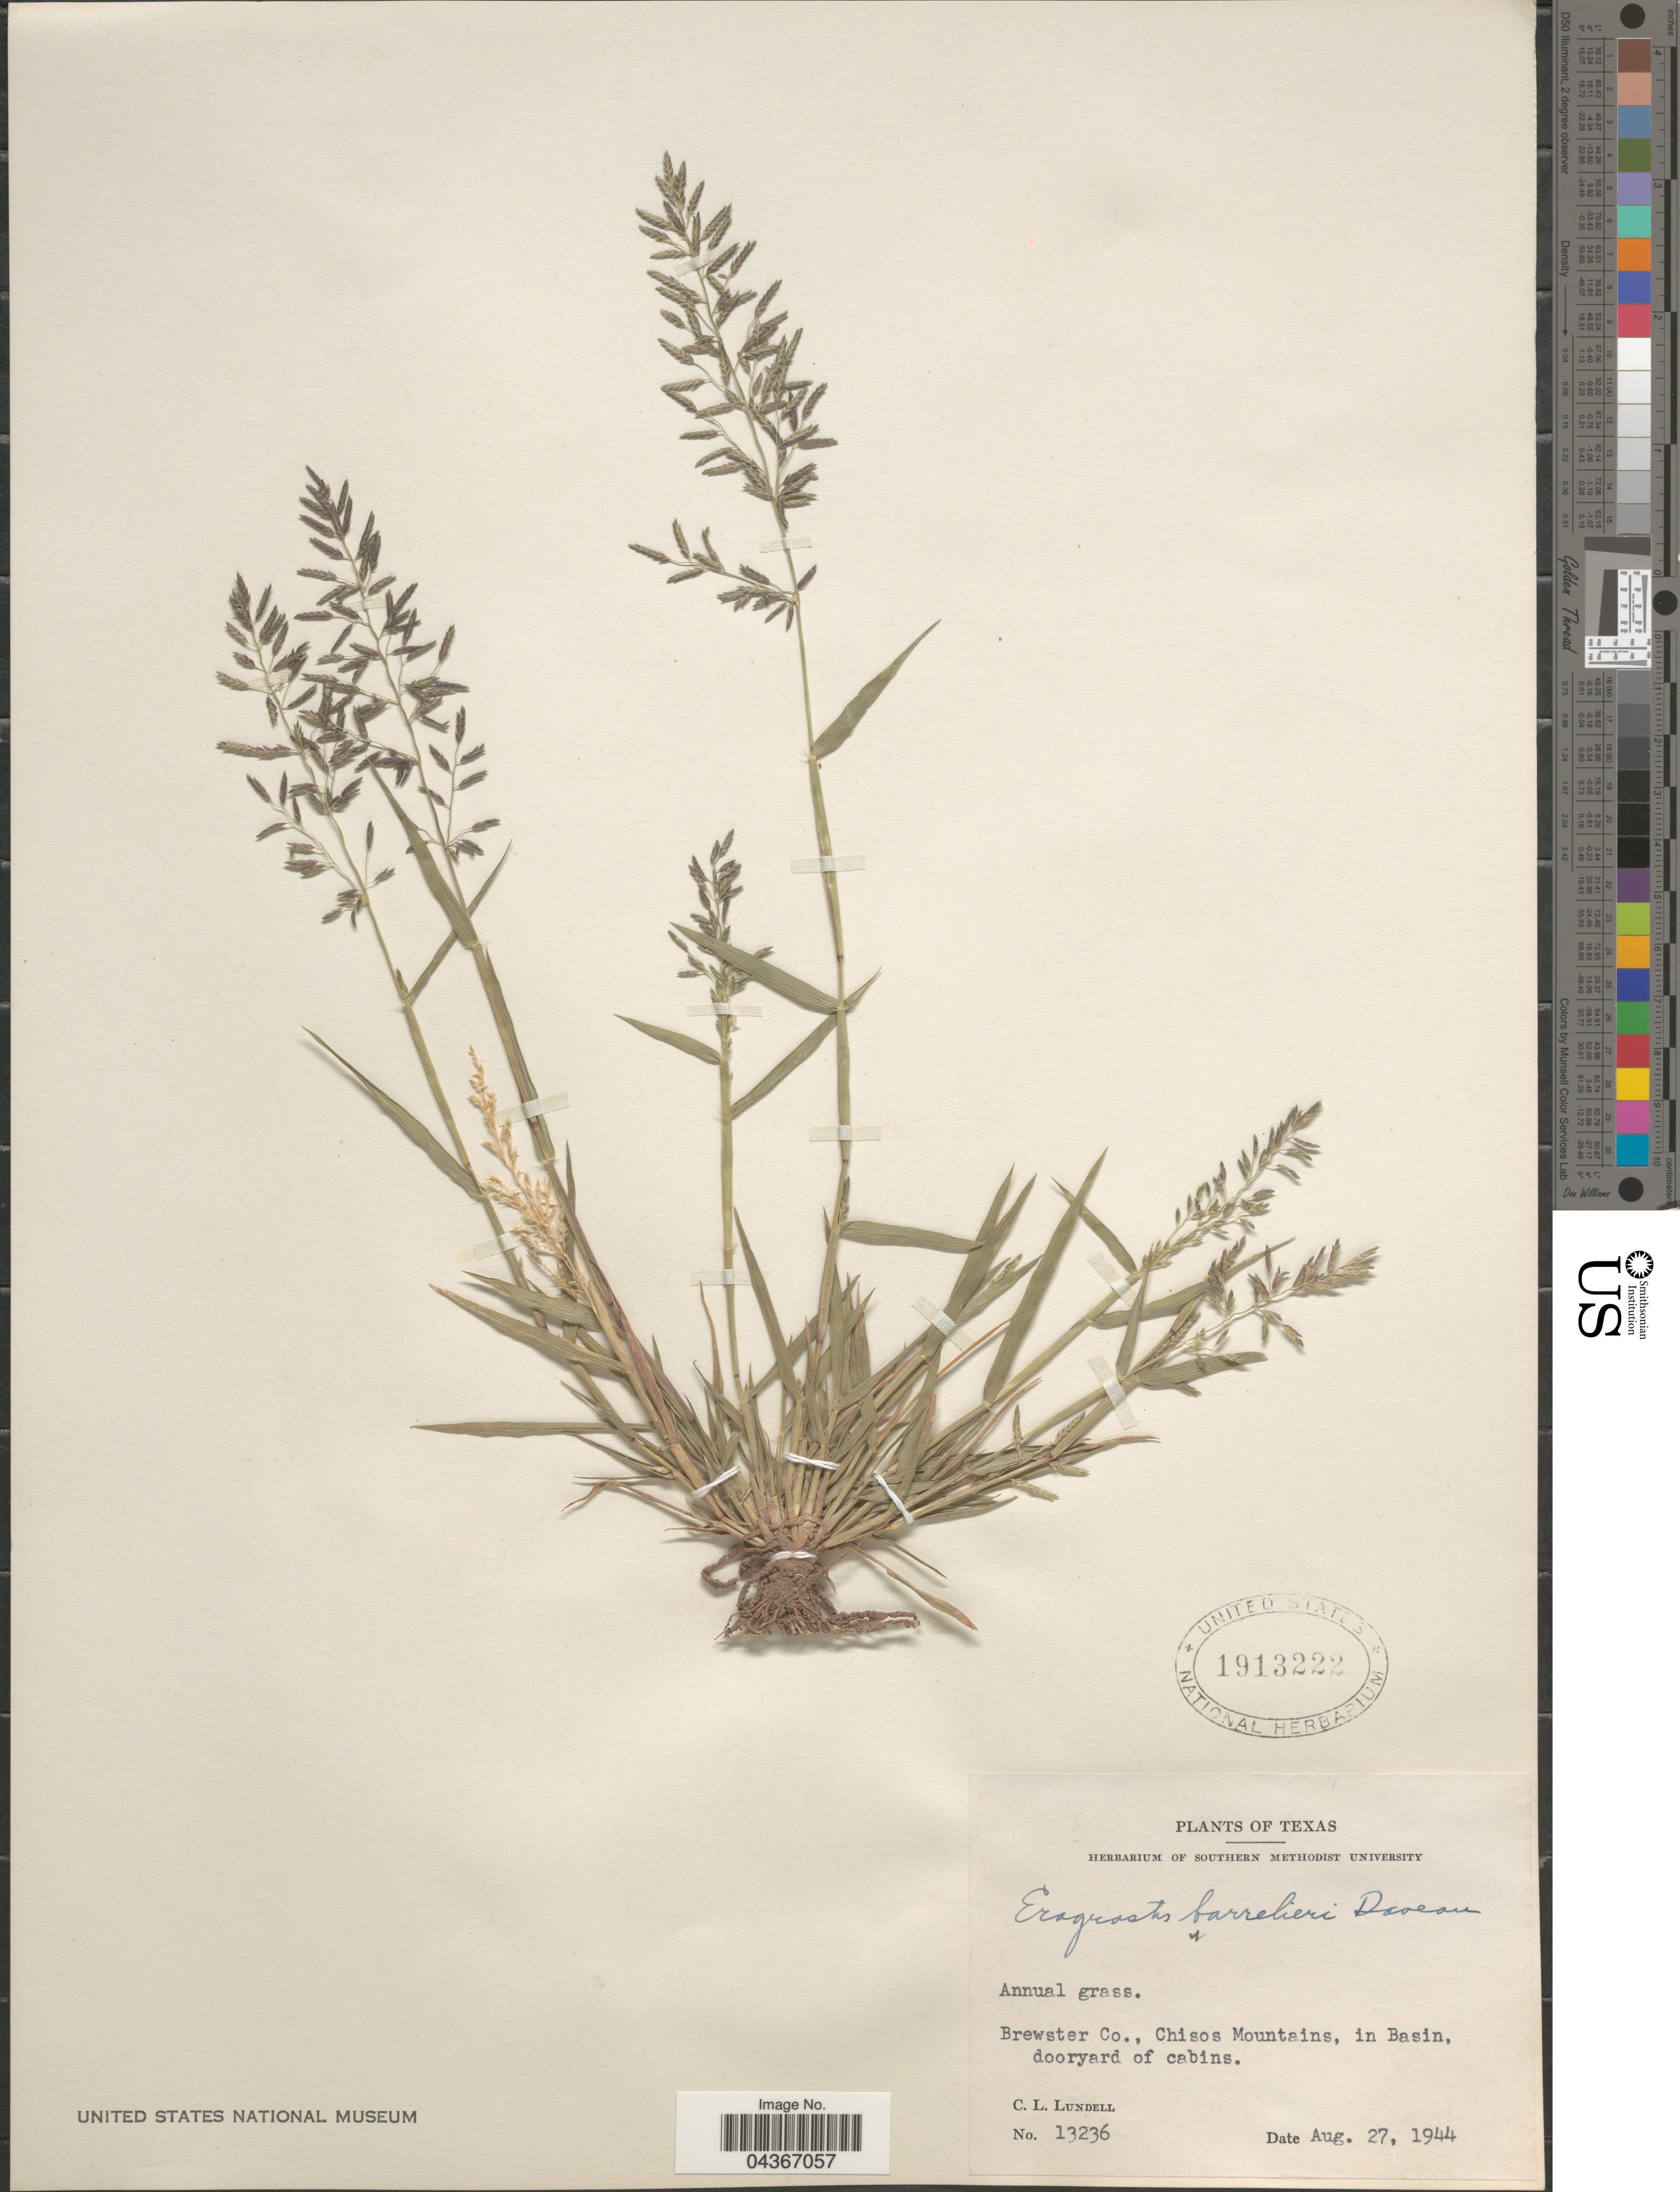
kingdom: Plantae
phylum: Tracheophyta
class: Liliopsida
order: Poales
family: Poaceae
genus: Eragrostis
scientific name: Eragrostis barrelieri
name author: Daveau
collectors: C. L. Lundell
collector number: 13236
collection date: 1944-08-27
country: United States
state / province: Texas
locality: Brewster Co., Chisos Mountains, in Basin, dooryard in cabins.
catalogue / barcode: US 1913222